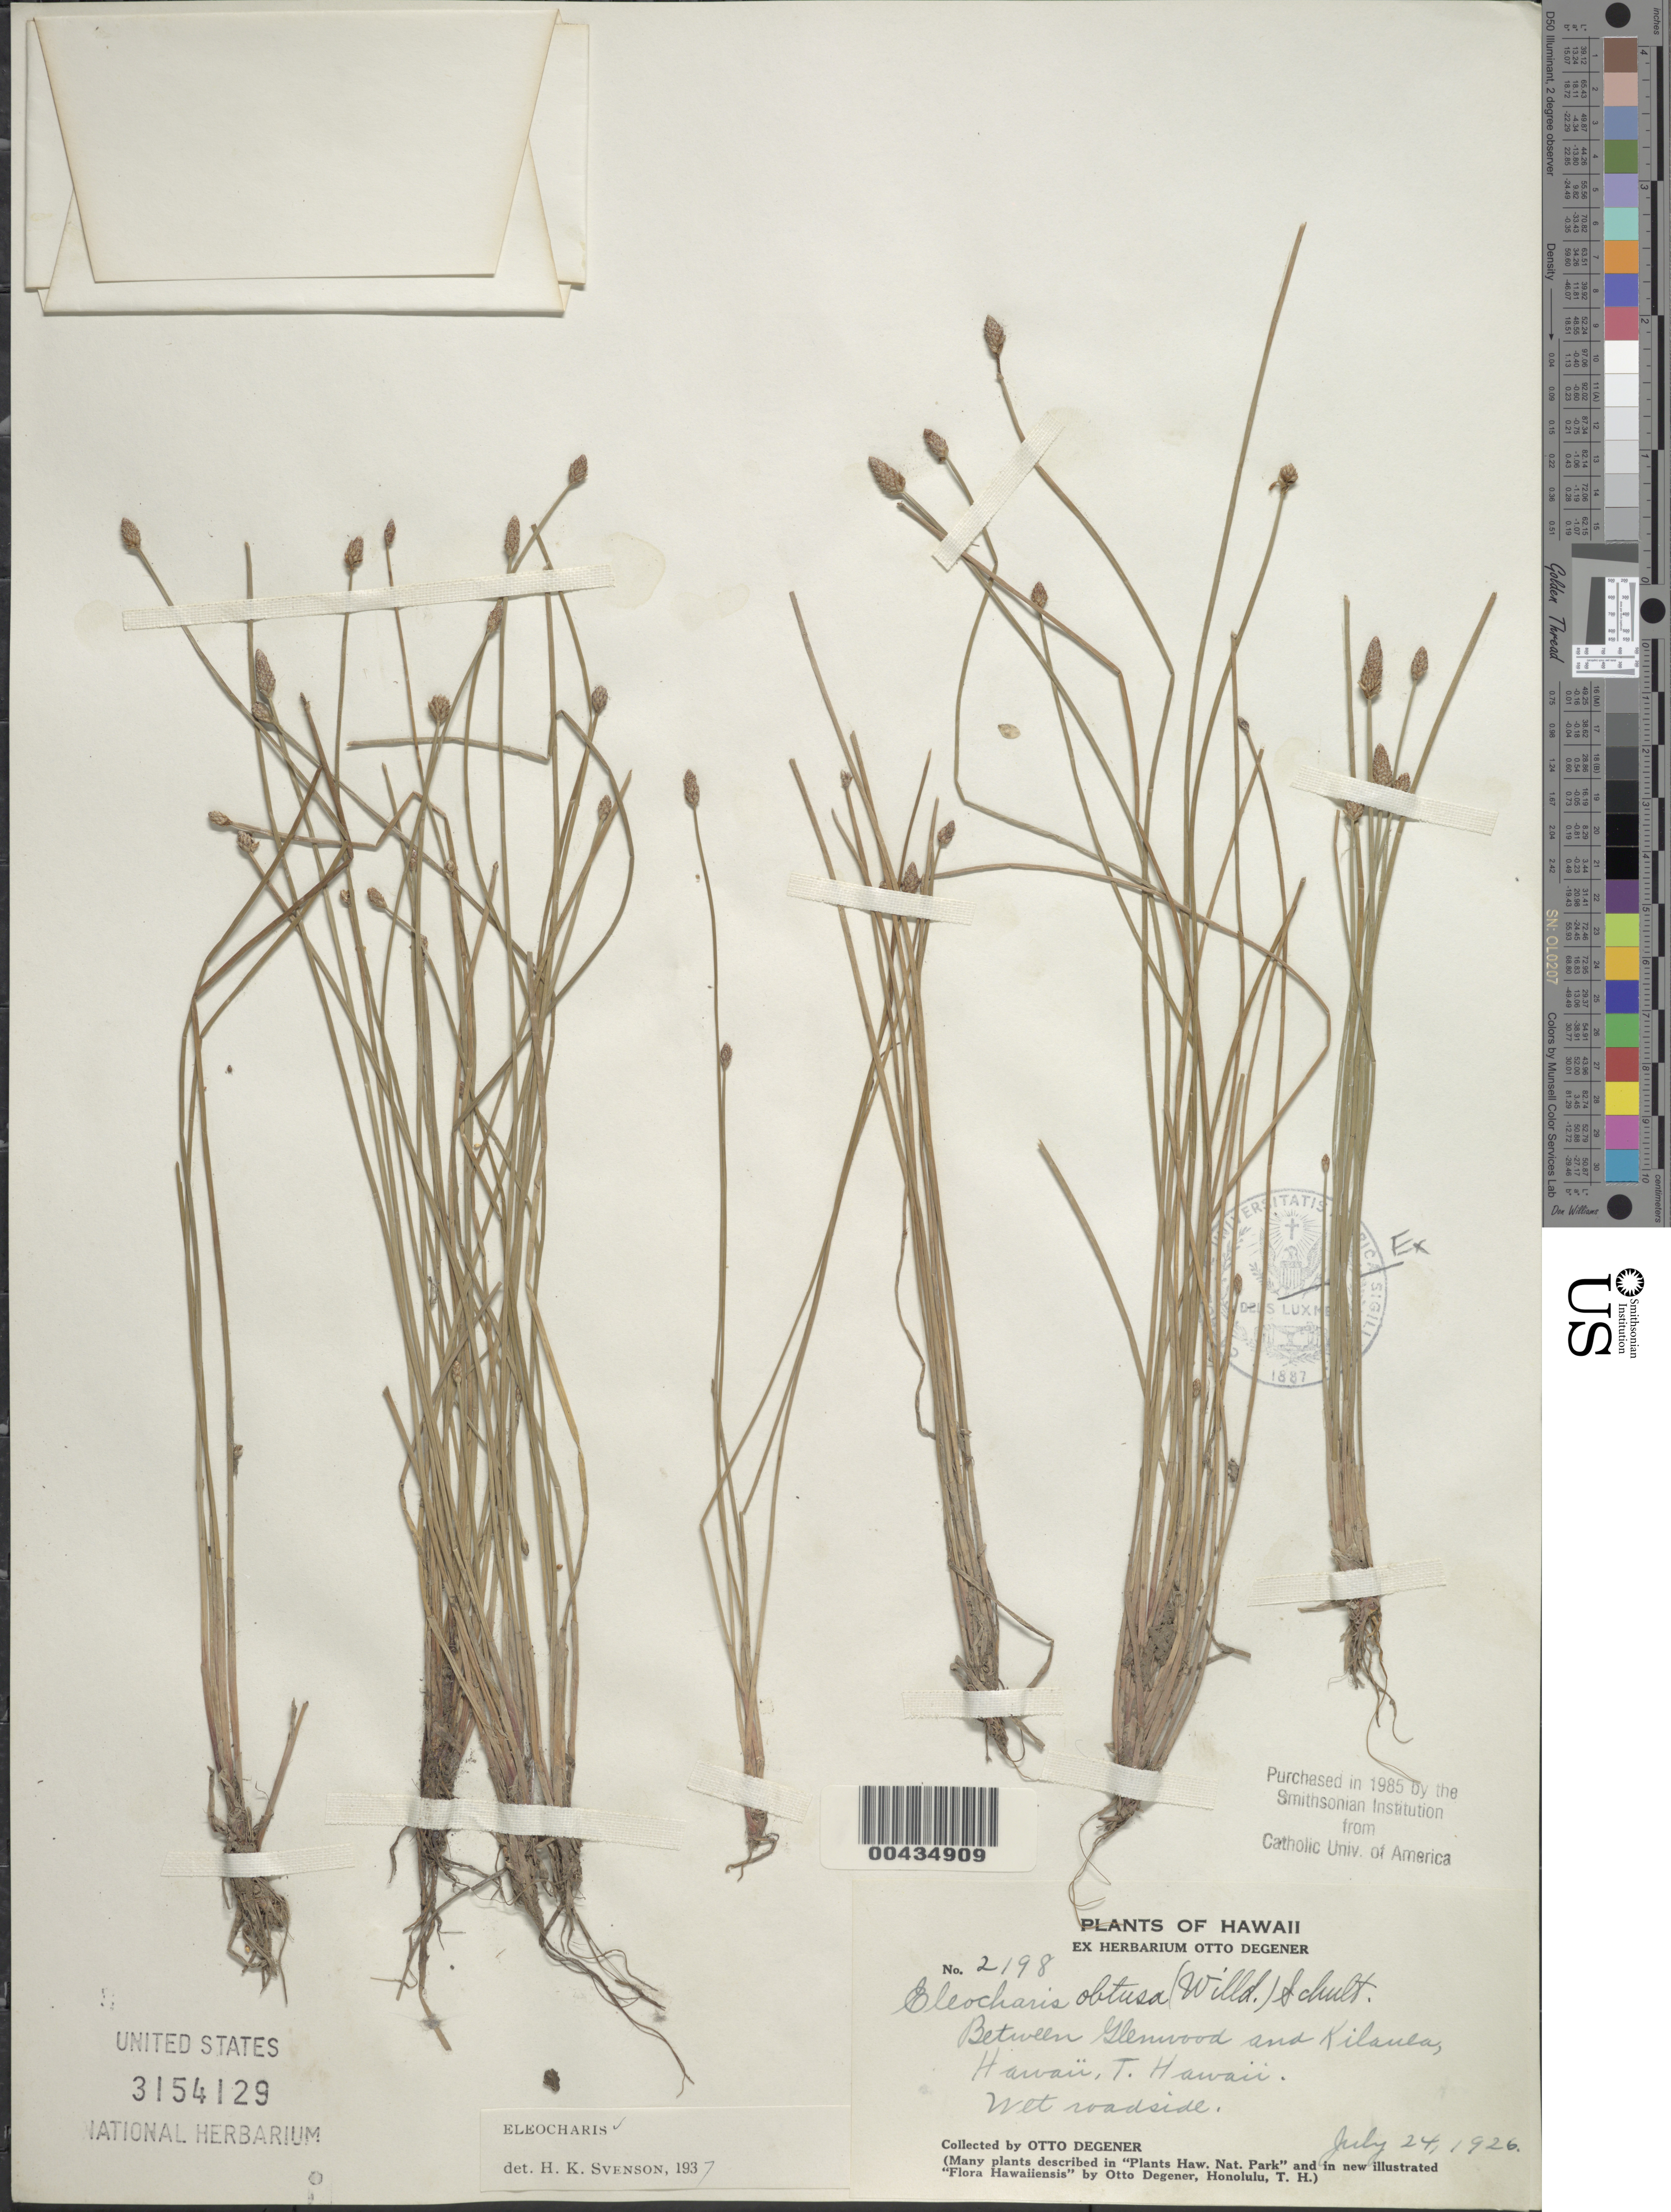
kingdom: Plantae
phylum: Tracheophyta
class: Liliopsida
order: Poales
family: Cyperaceae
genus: Eleocharis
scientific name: Eleocharis obtusa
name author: (Willd.) Schult.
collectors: O. Degener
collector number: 2198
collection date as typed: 24 Jul 1926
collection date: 1926-07-24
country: United States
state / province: Hawaii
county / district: Hawaii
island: Hawaii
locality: Between Glenwood and Kilauea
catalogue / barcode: US 3154129